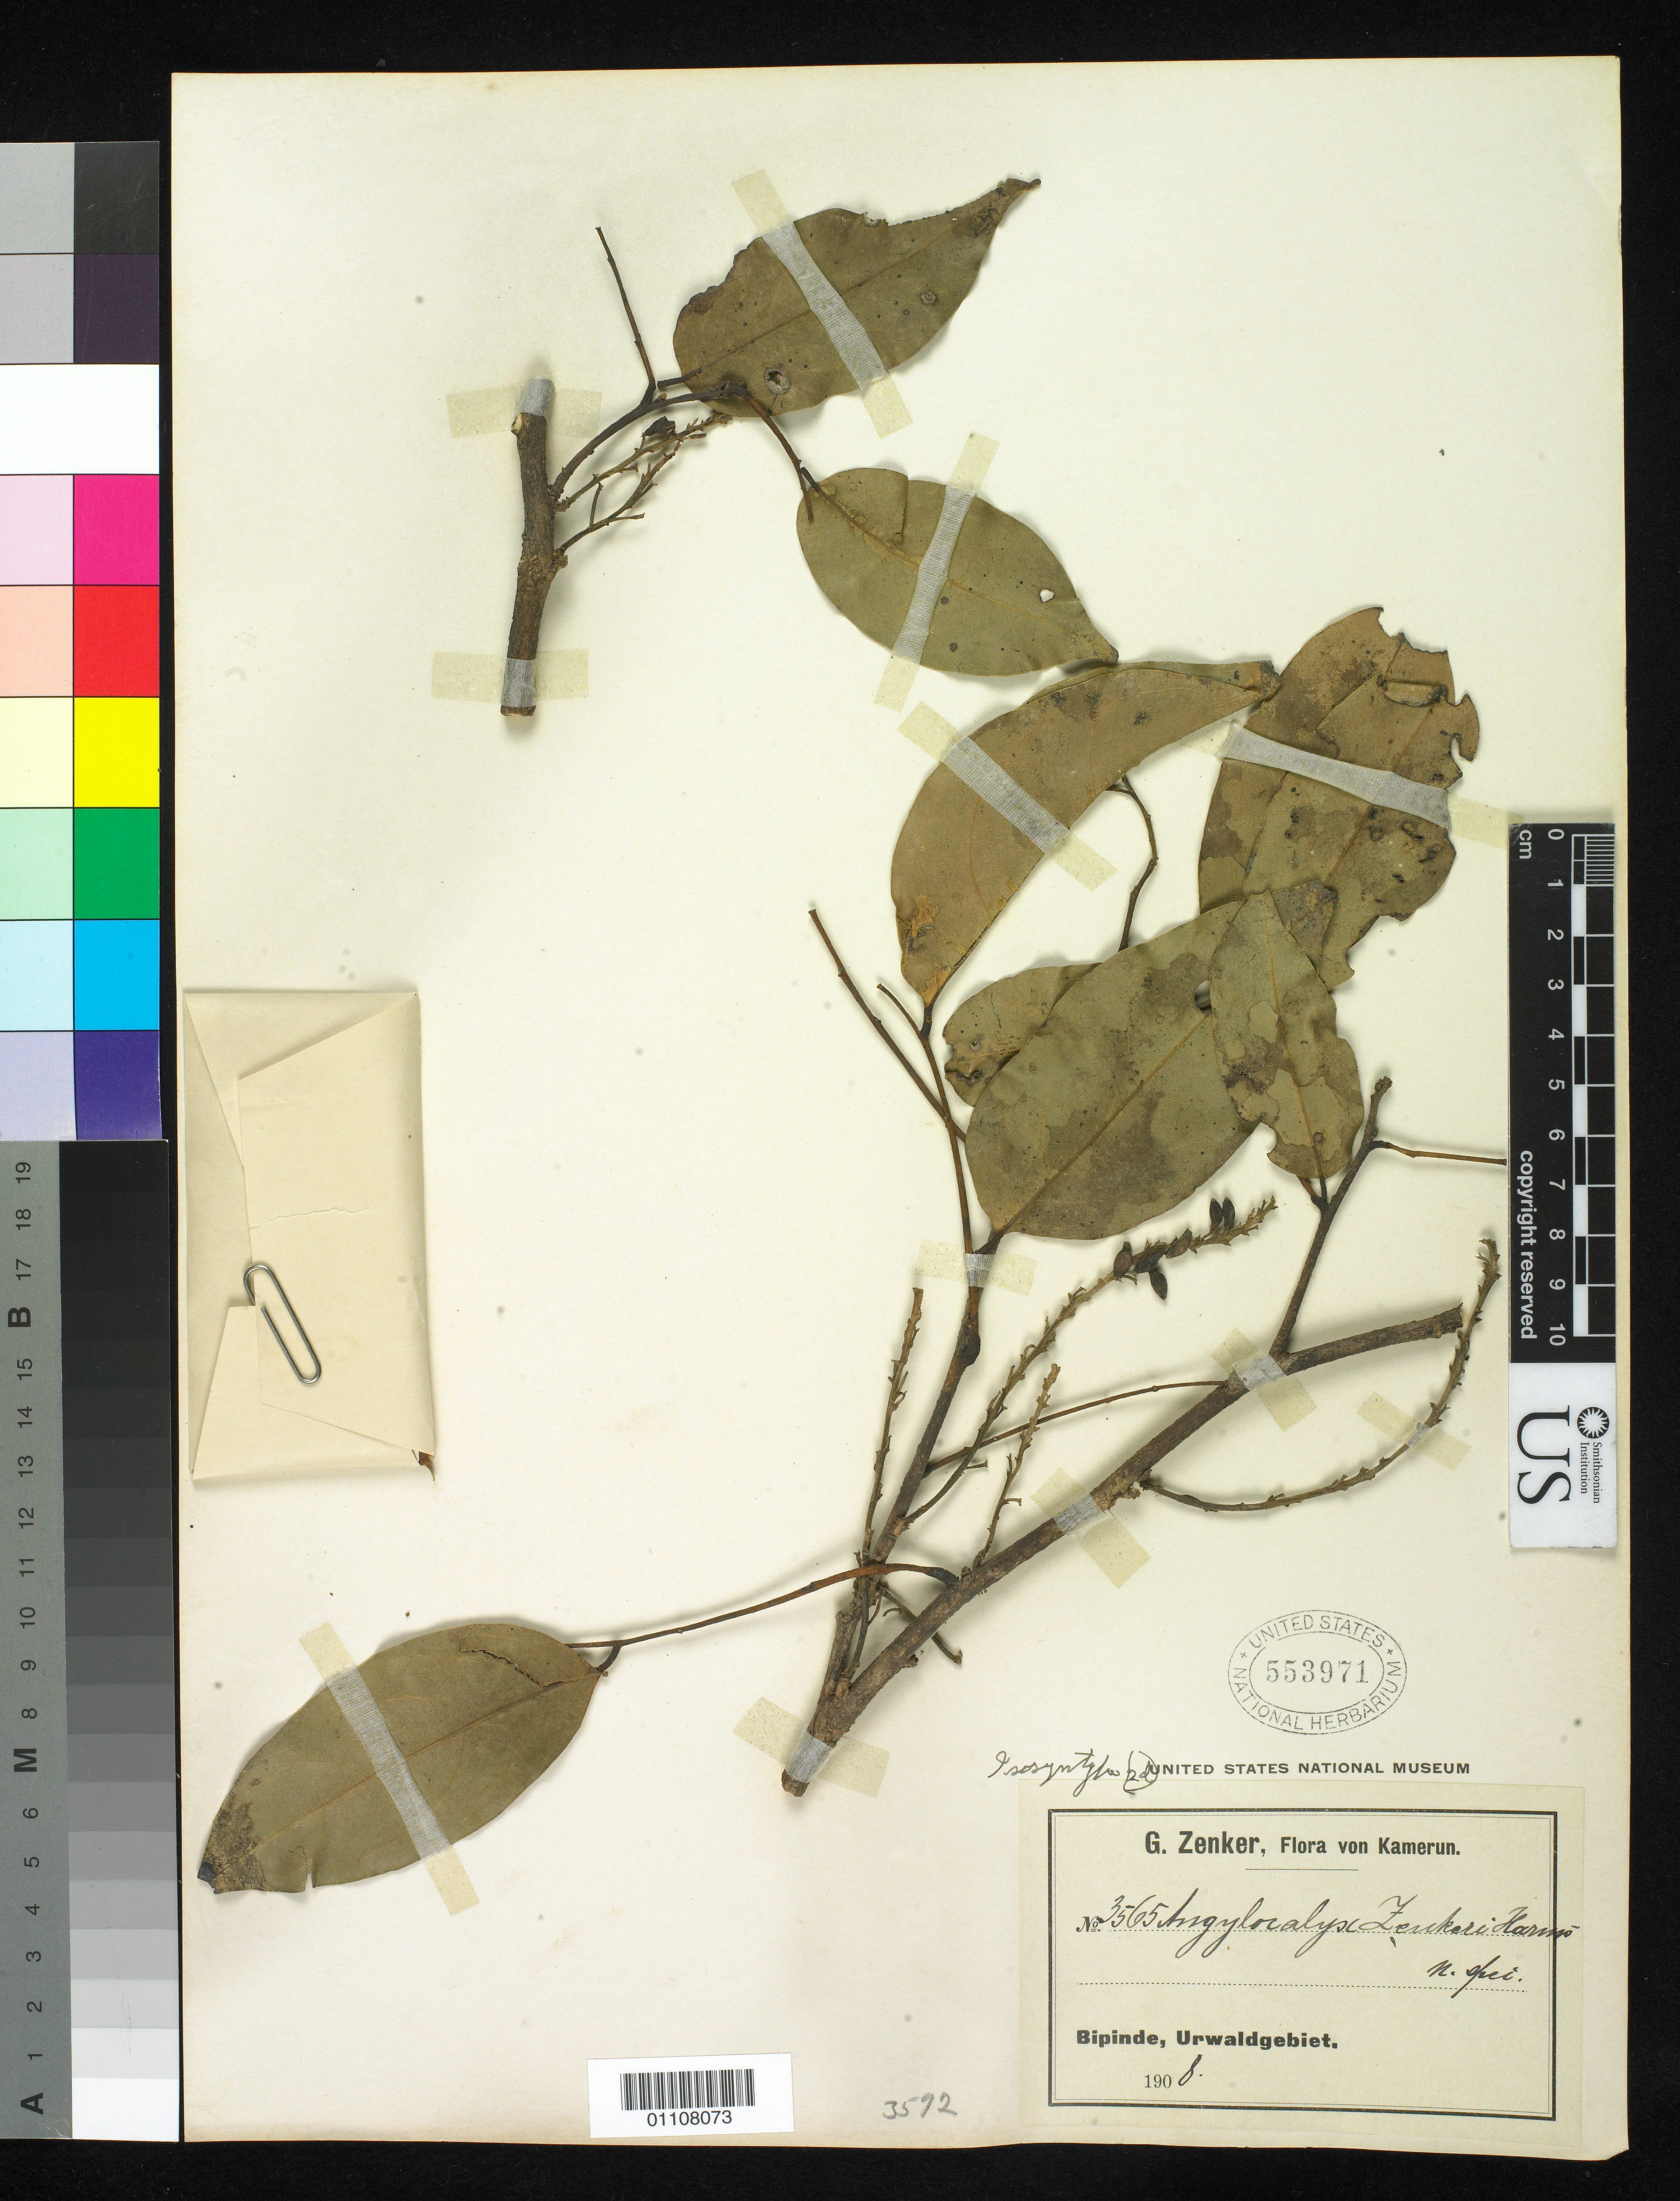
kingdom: Plantae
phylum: Tracheophyta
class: Magnoliopsida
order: Fabales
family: Fabaceae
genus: Angylocalyx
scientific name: Angylocalyx zenkeri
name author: Harms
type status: Syntype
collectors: G. A. Zenker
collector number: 3565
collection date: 1908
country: Cameroon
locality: Bipinde, Urwaldgebiet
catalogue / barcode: US 553971